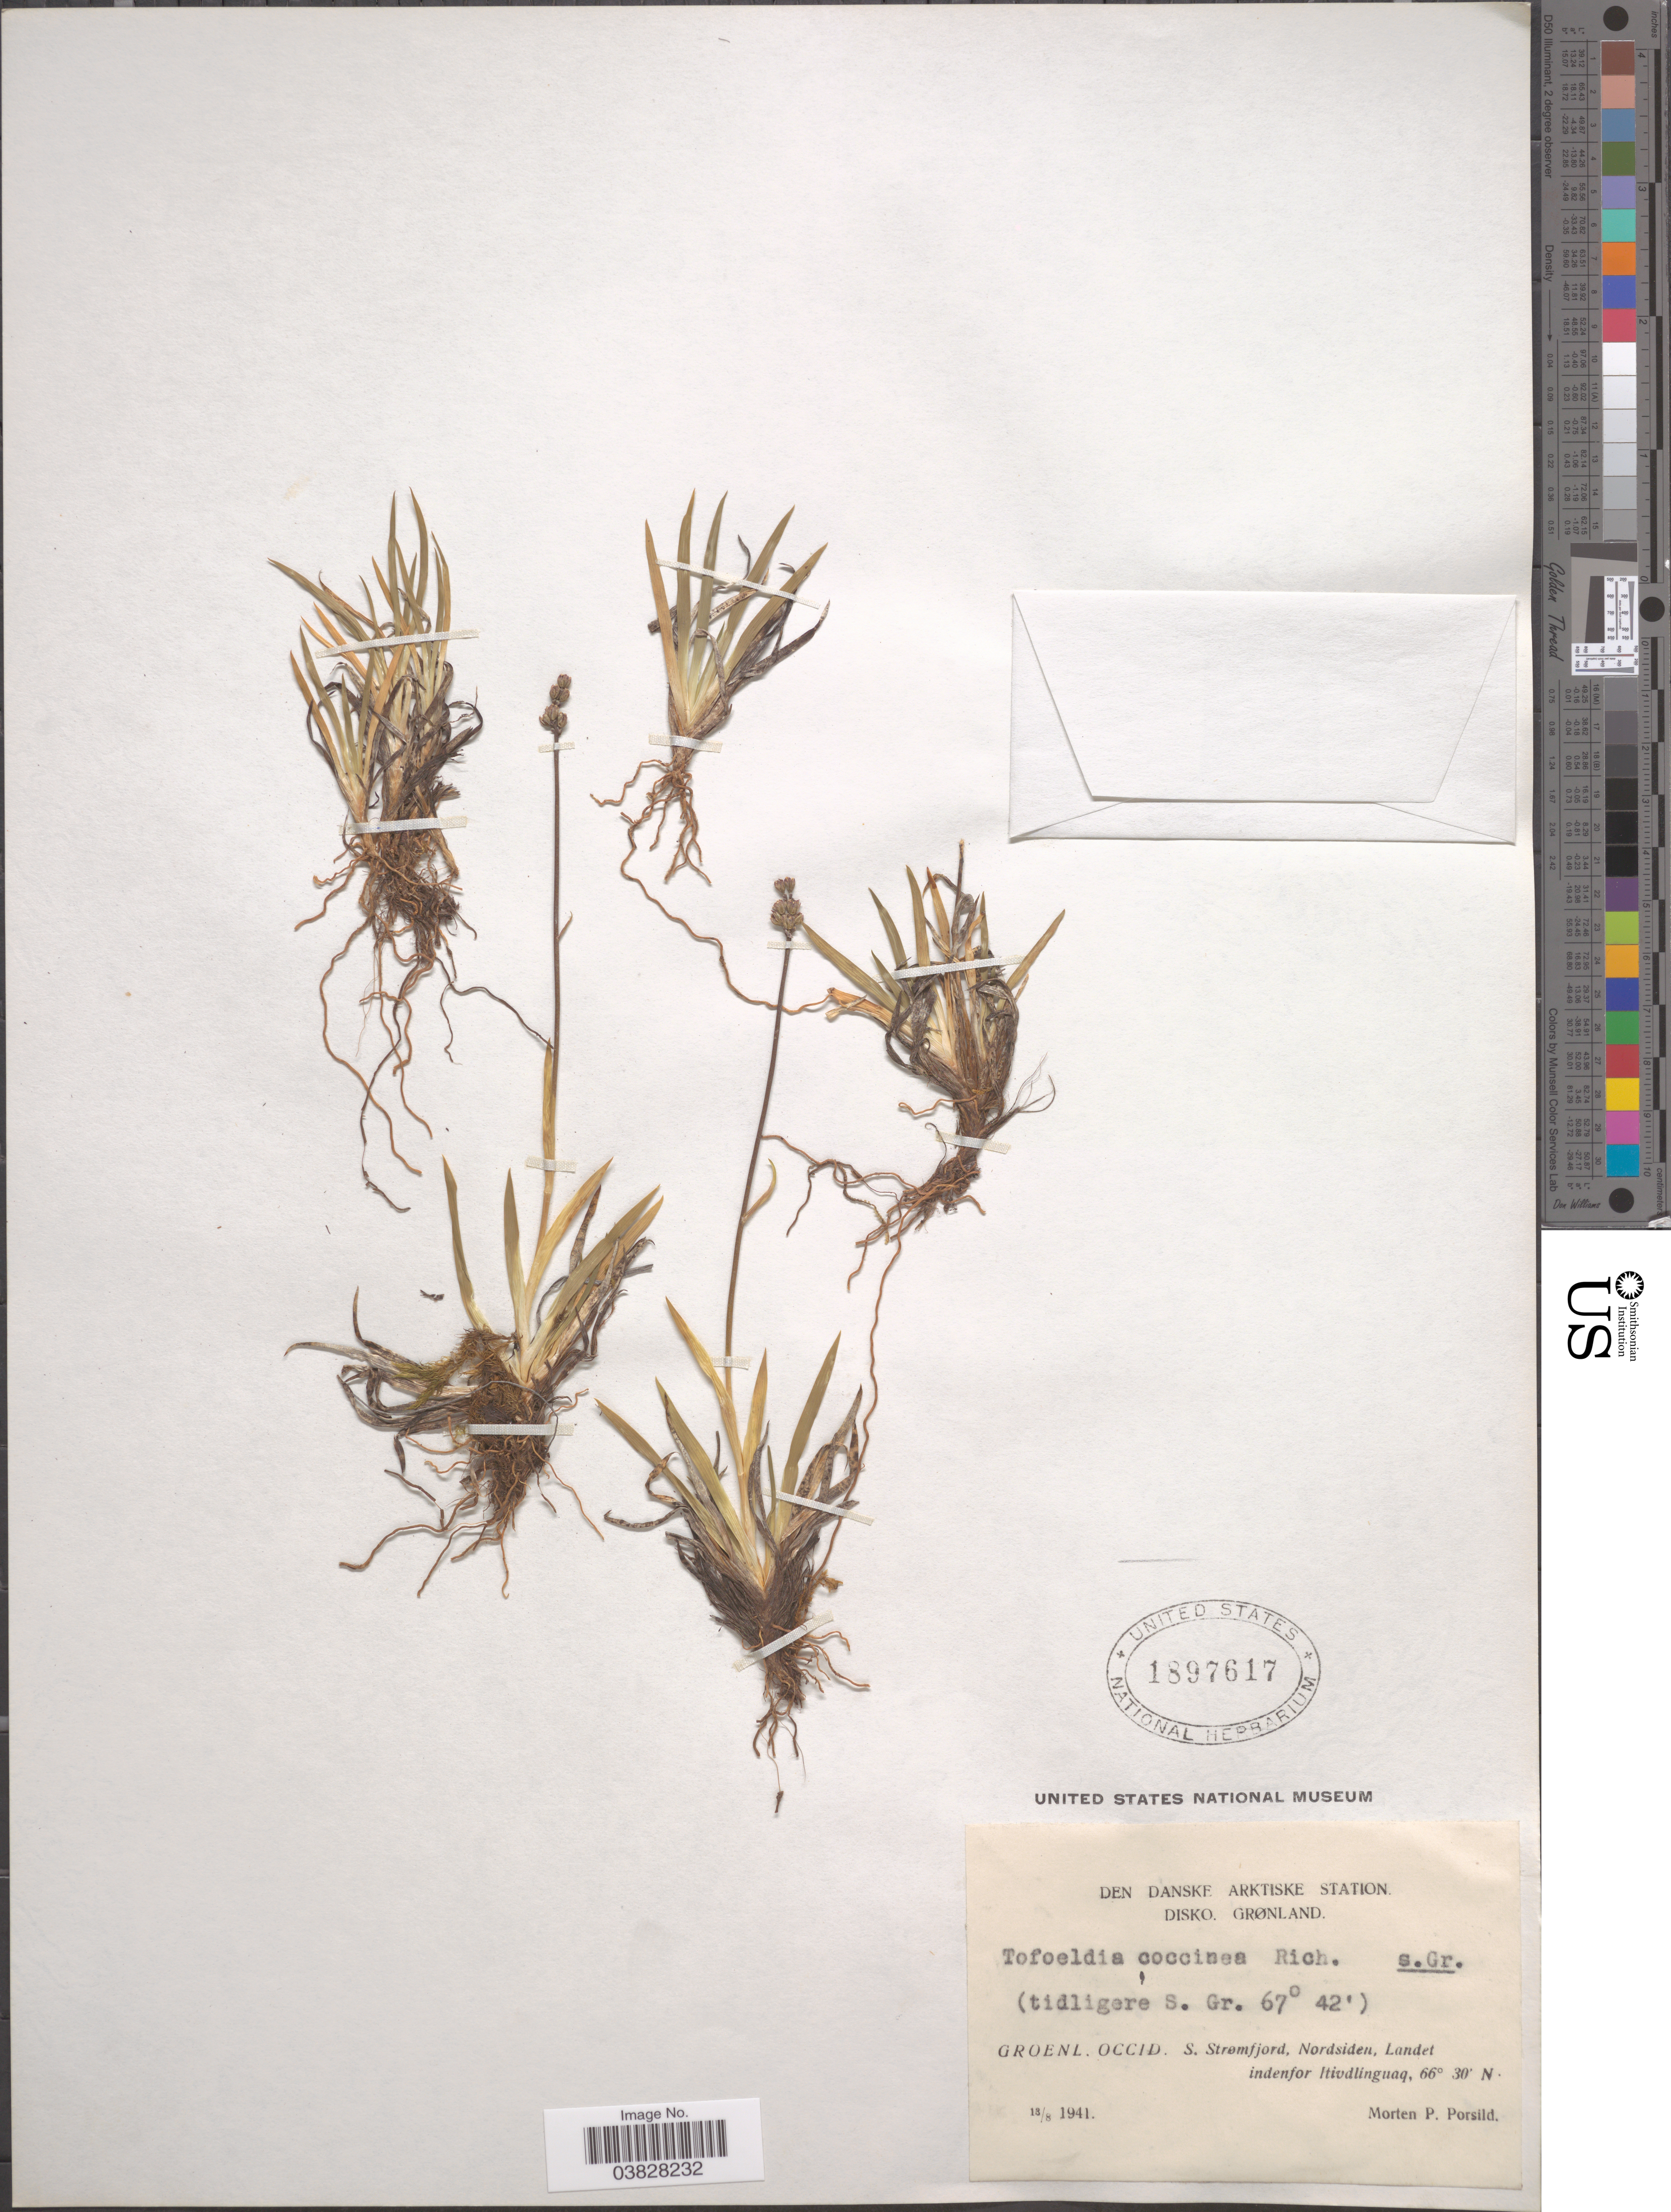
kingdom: Plantae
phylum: Tracheophyta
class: Liliopsida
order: Alismatales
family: Tofieldiaceae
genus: Tofieldia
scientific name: Tofieldia coccinea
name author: Richardson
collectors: M. P. Porsild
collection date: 1941-08-18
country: Greenland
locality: Den Danske Arktiske Station. Disko. Grønland. Groenl. Occid. S. Strømfjord, Nordsiden, Landet indenfor Itivdlinguaq.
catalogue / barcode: US 1897617